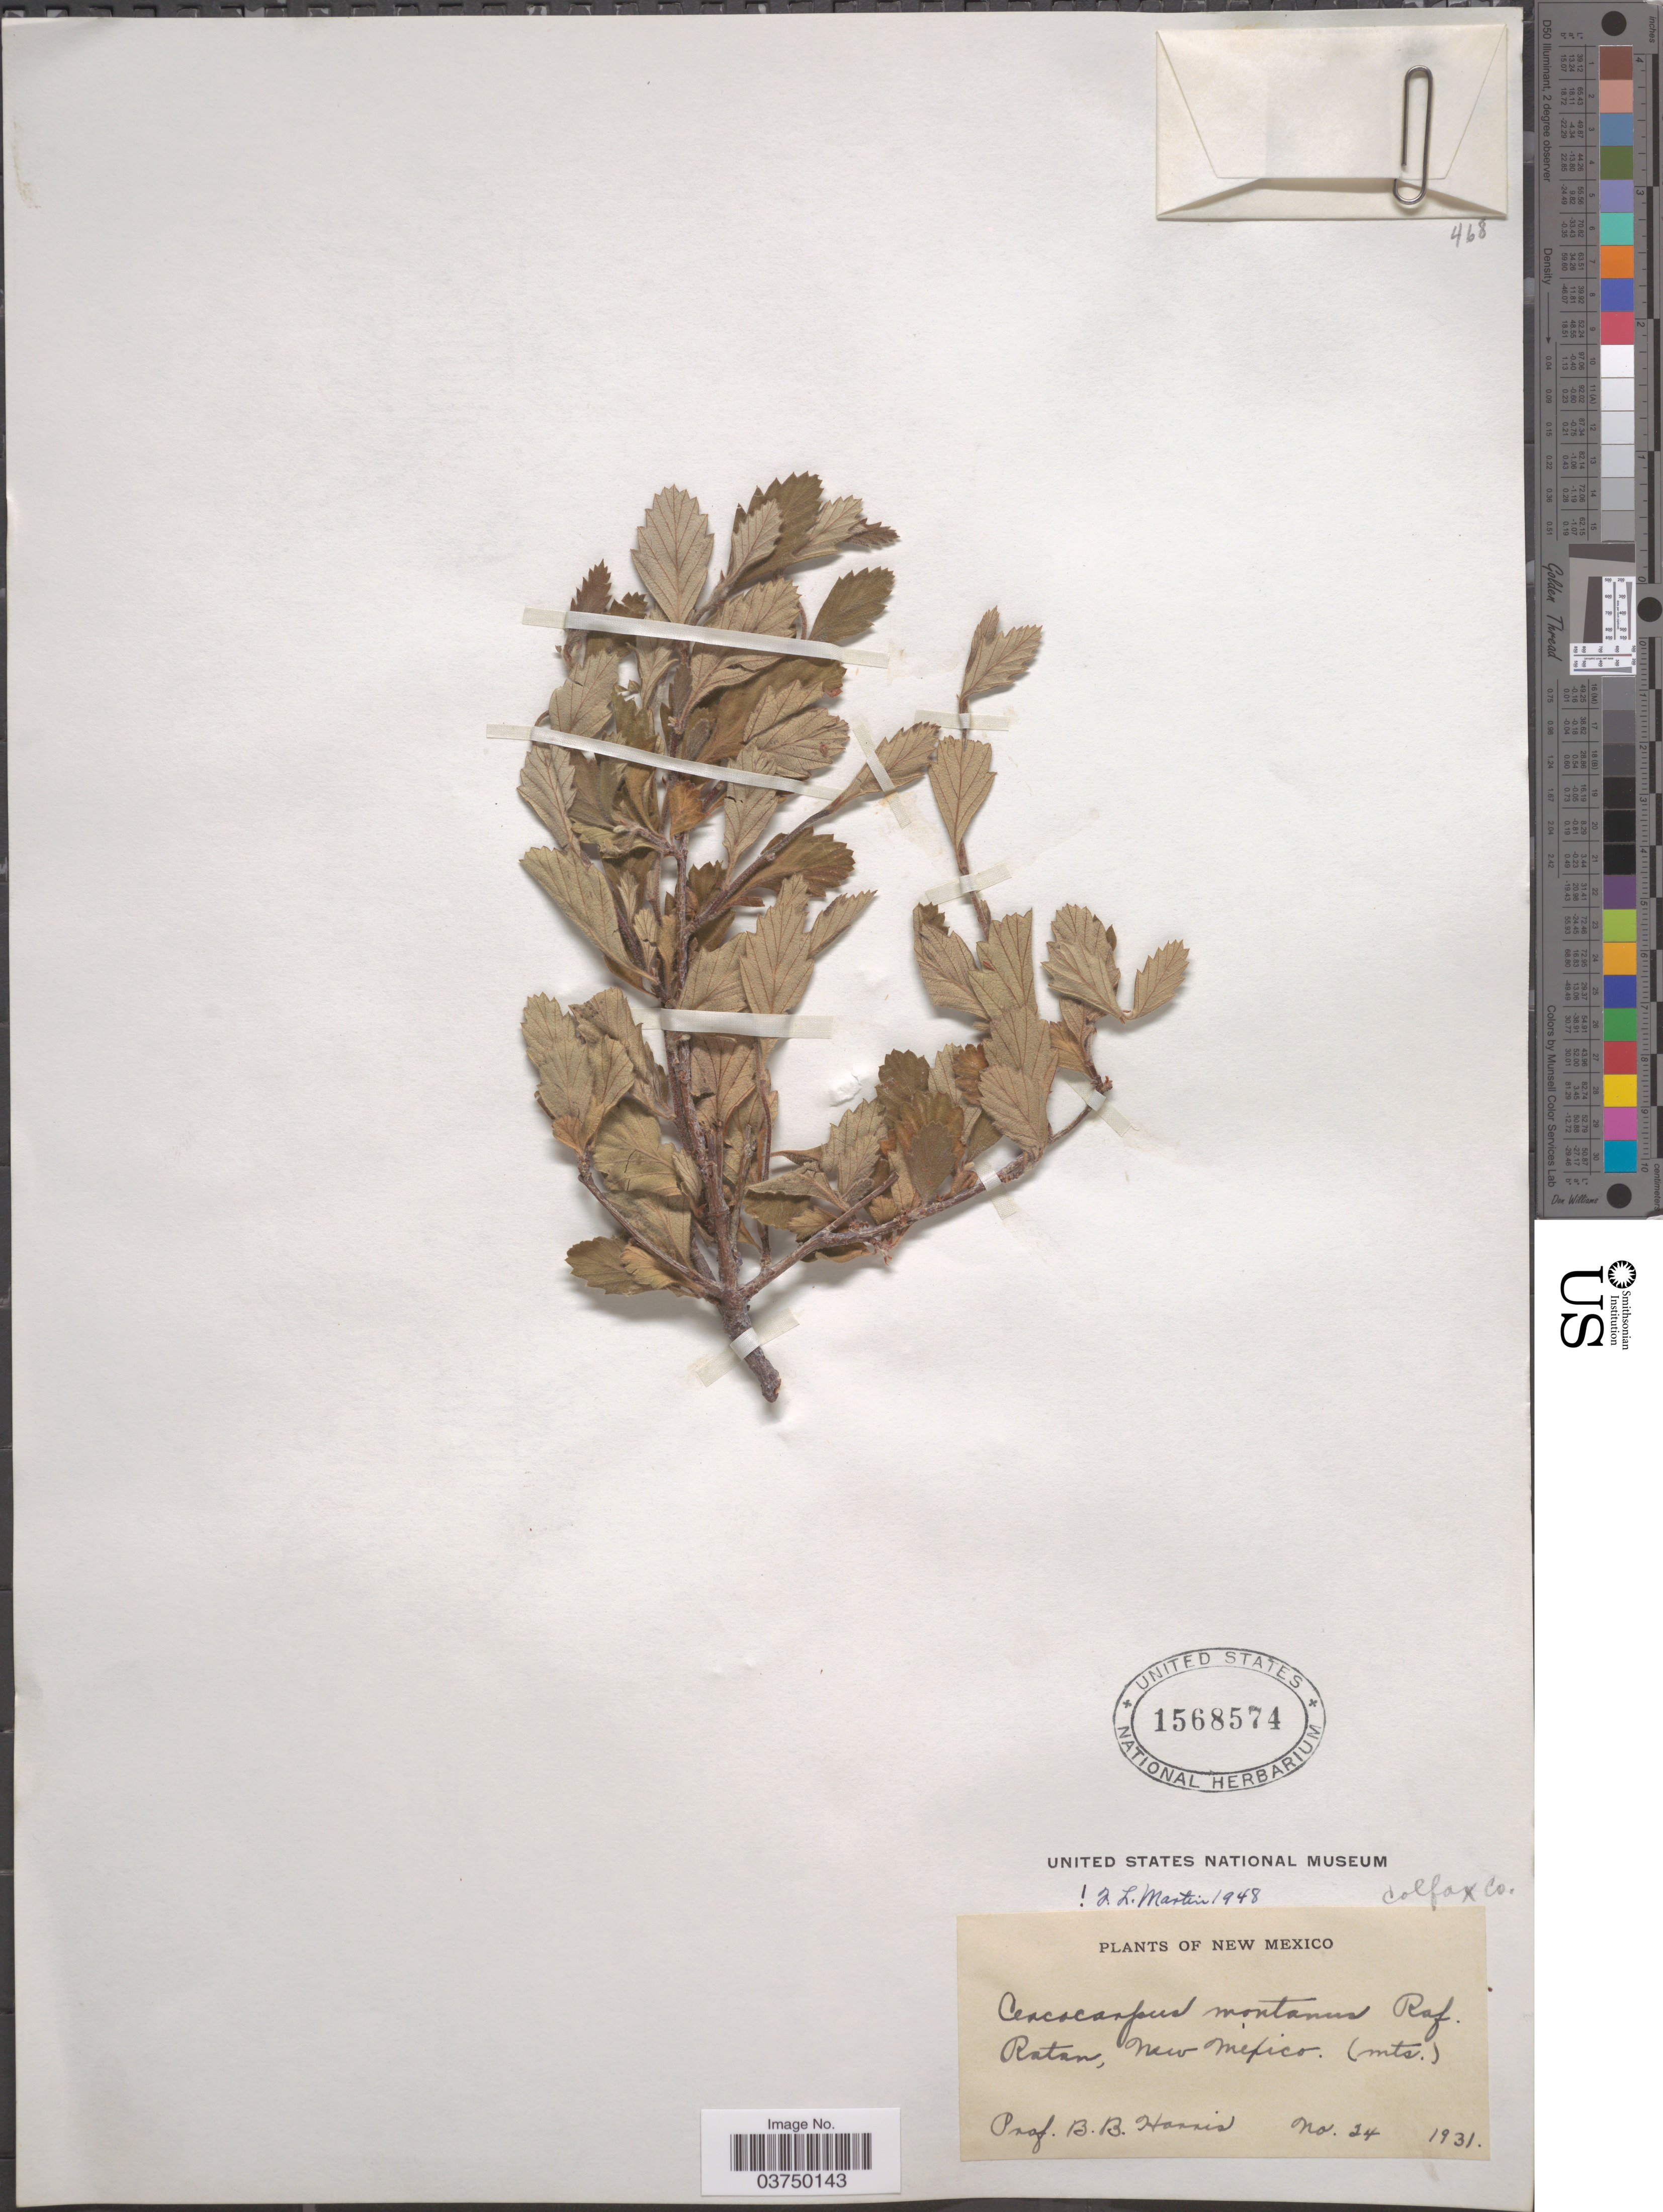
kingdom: Plantae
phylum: Tracheophyta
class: Magnoliopsida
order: Rosales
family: Rosaceae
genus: Cercocarpus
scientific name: Cercocarpus montanus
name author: Raf.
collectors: B. B. Harris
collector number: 24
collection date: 1931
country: United States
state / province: New Mexico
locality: Ratan. (Mts). Colfax Co.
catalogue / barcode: US 1568574